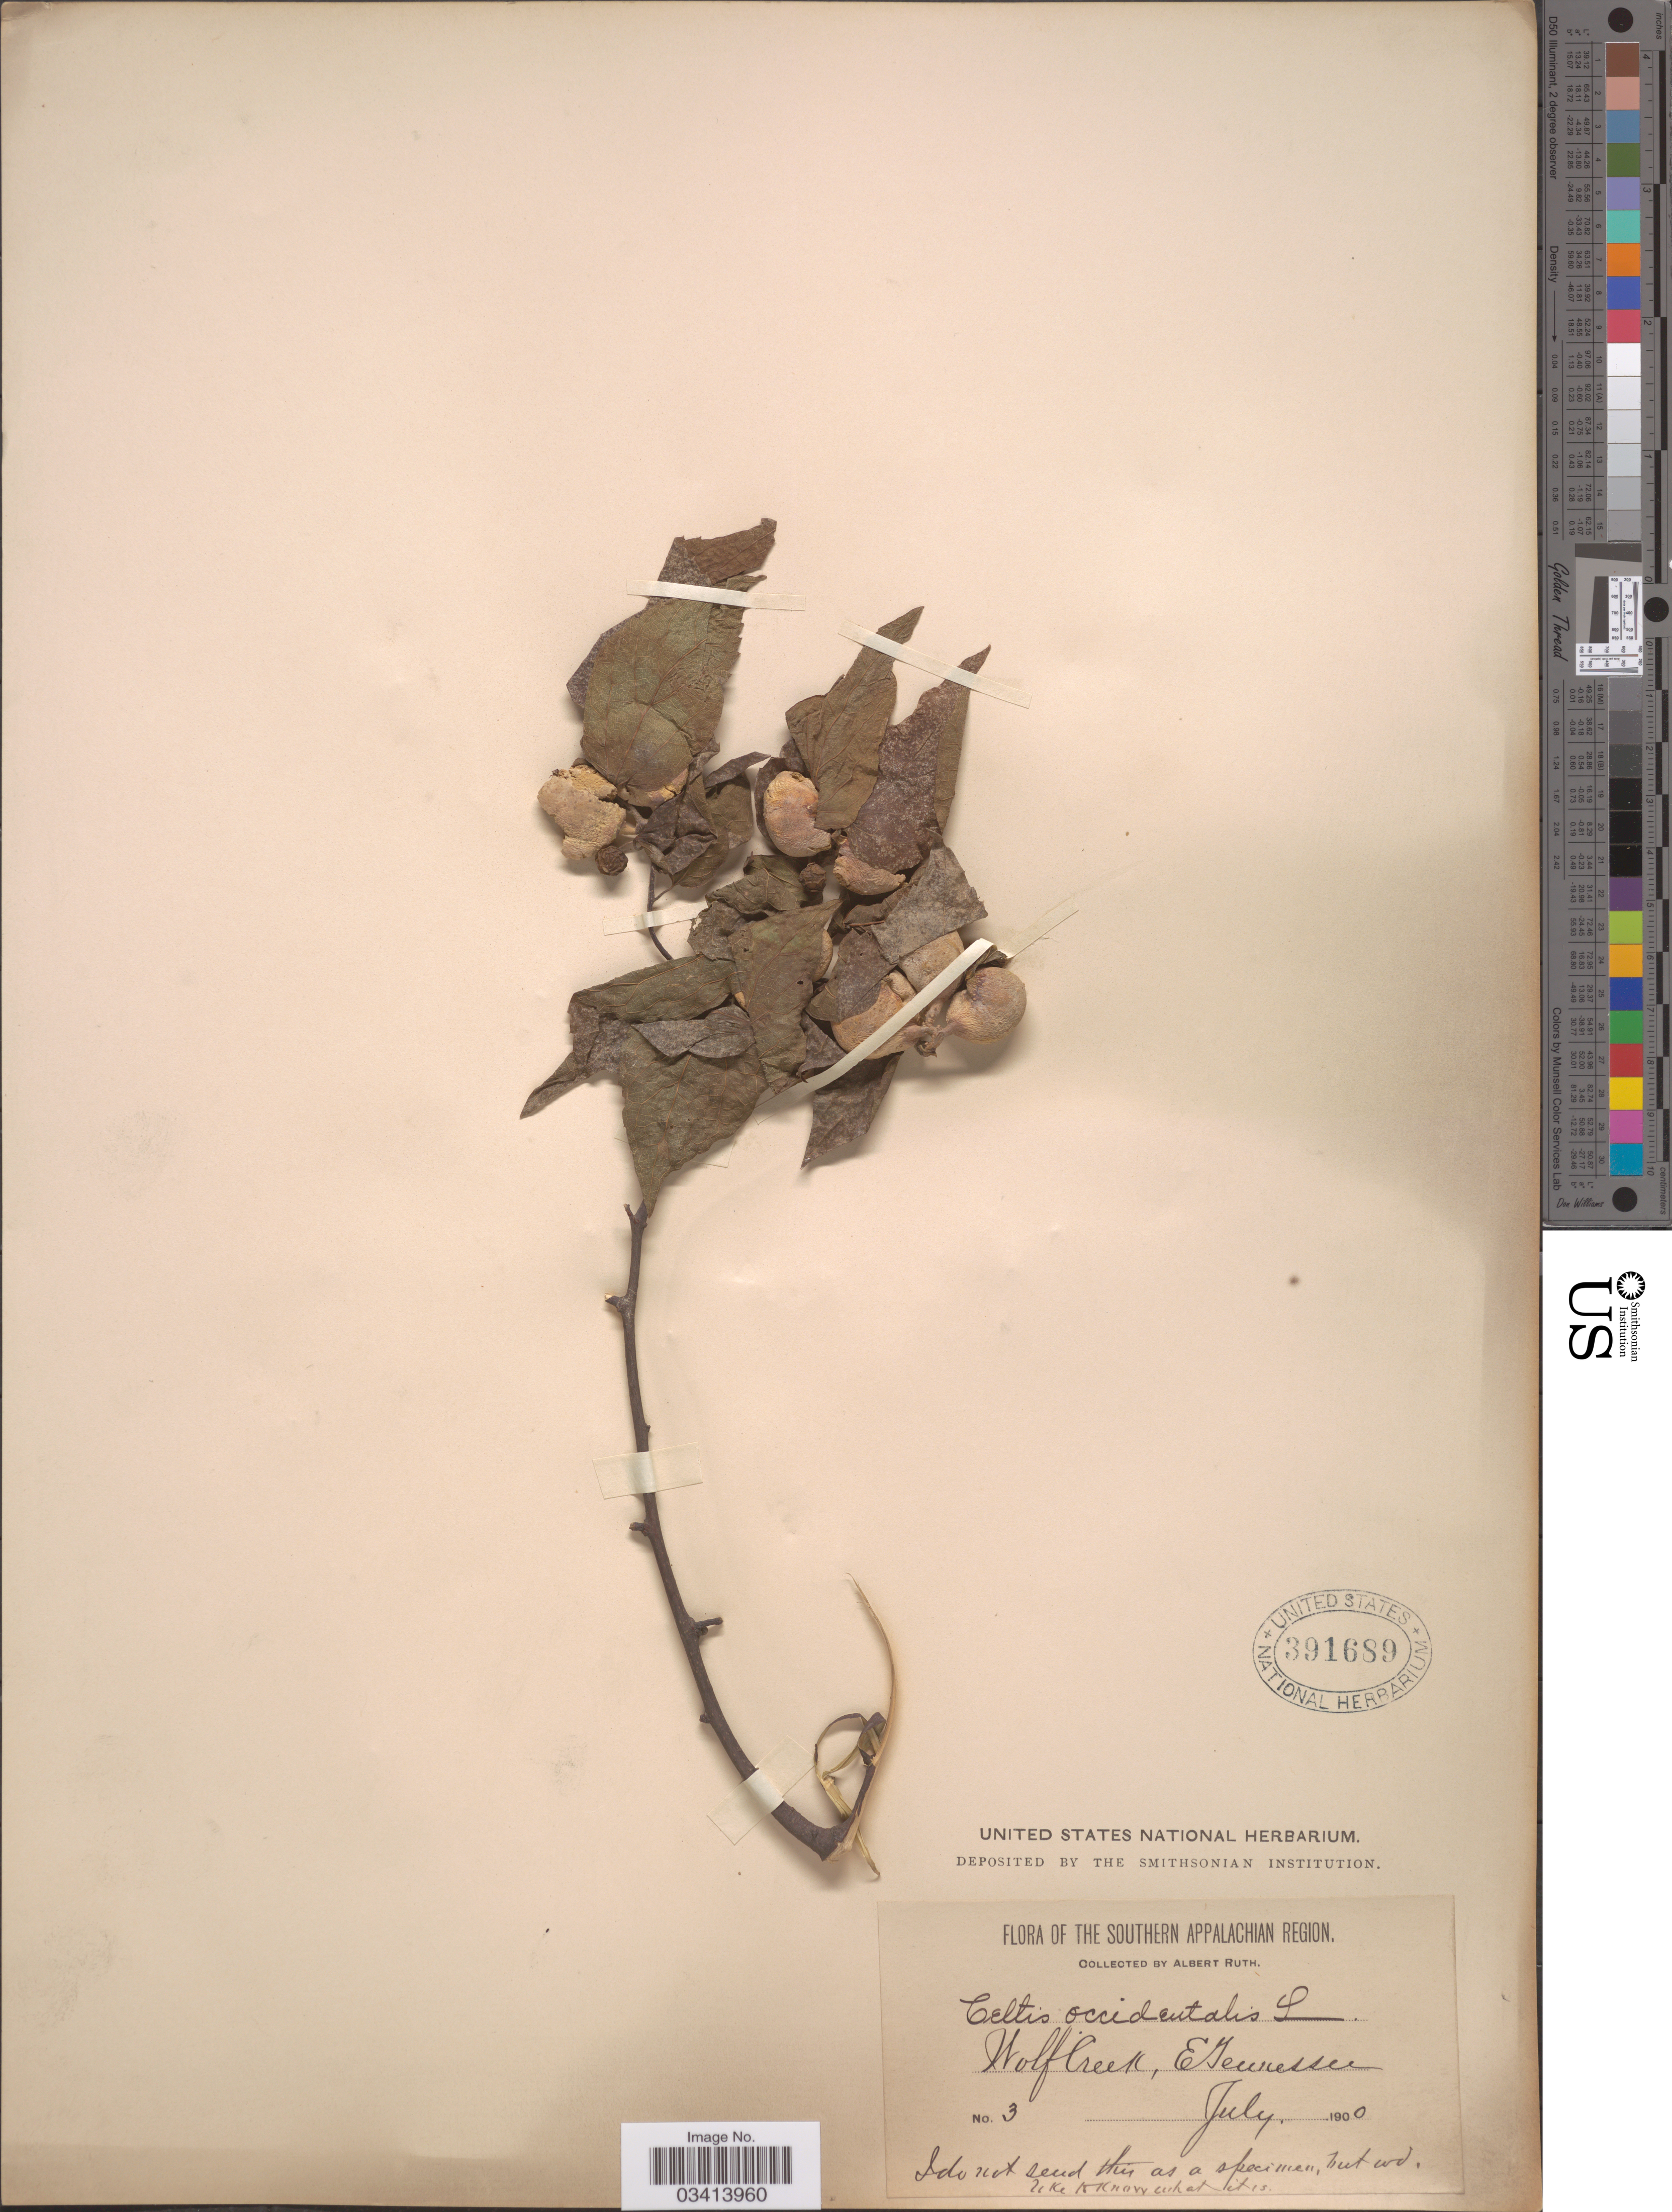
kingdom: Plantae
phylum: Tracheophyta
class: Magnoliopsida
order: Rosales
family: Cannabaceae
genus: Celtis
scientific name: Celtis occidentalis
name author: L.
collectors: A. Ruth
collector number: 3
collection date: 1900-07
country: United States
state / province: Tennessee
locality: The Southern Appalachian Region. Wolf Creek, E. Tennessee.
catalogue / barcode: US 391689